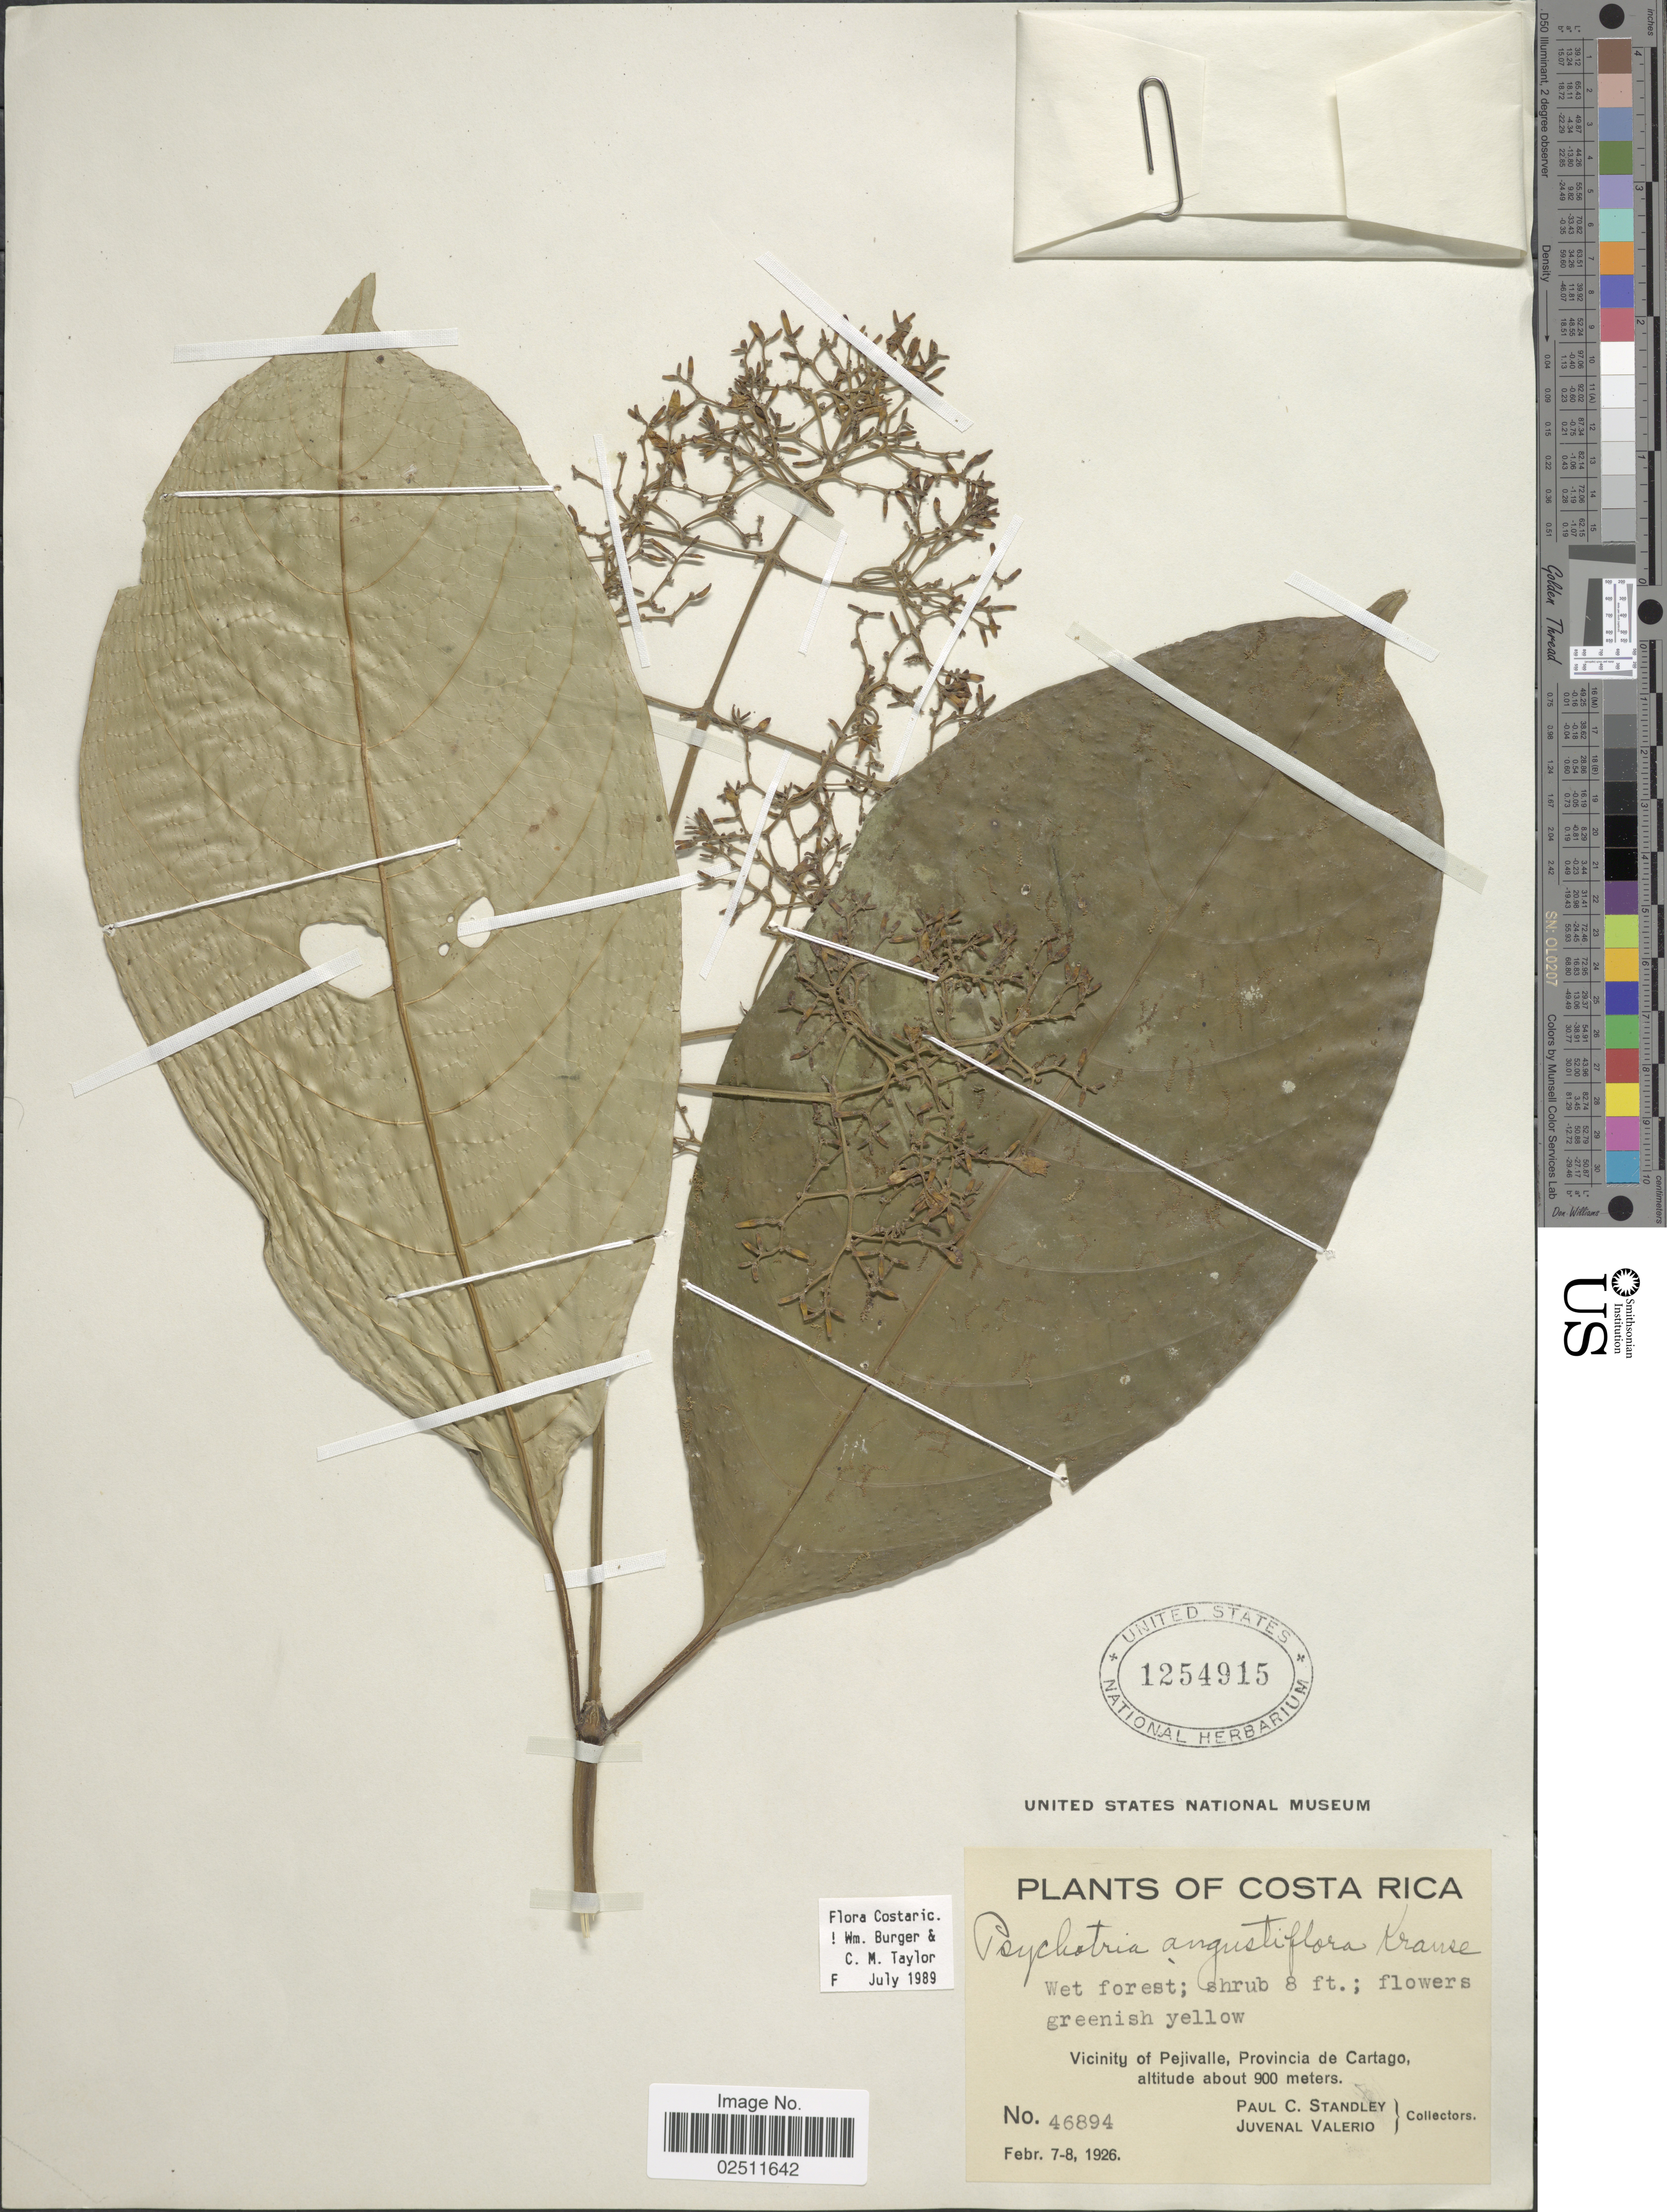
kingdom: Plantae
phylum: Tracheophyta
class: Magnoliopsida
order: Gentianales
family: Rubiaceae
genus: Psychotria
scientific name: Psychotria angustiflora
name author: K. Krause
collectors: P. C. Standley & J. Valerio R.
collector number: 46894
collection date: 1926-02-07/1926-02-08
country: Costa Rica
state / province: Cartago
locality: Vicinity of Pejivalle, Provincia de Cartago.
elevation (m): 900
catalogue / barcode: US 1254915